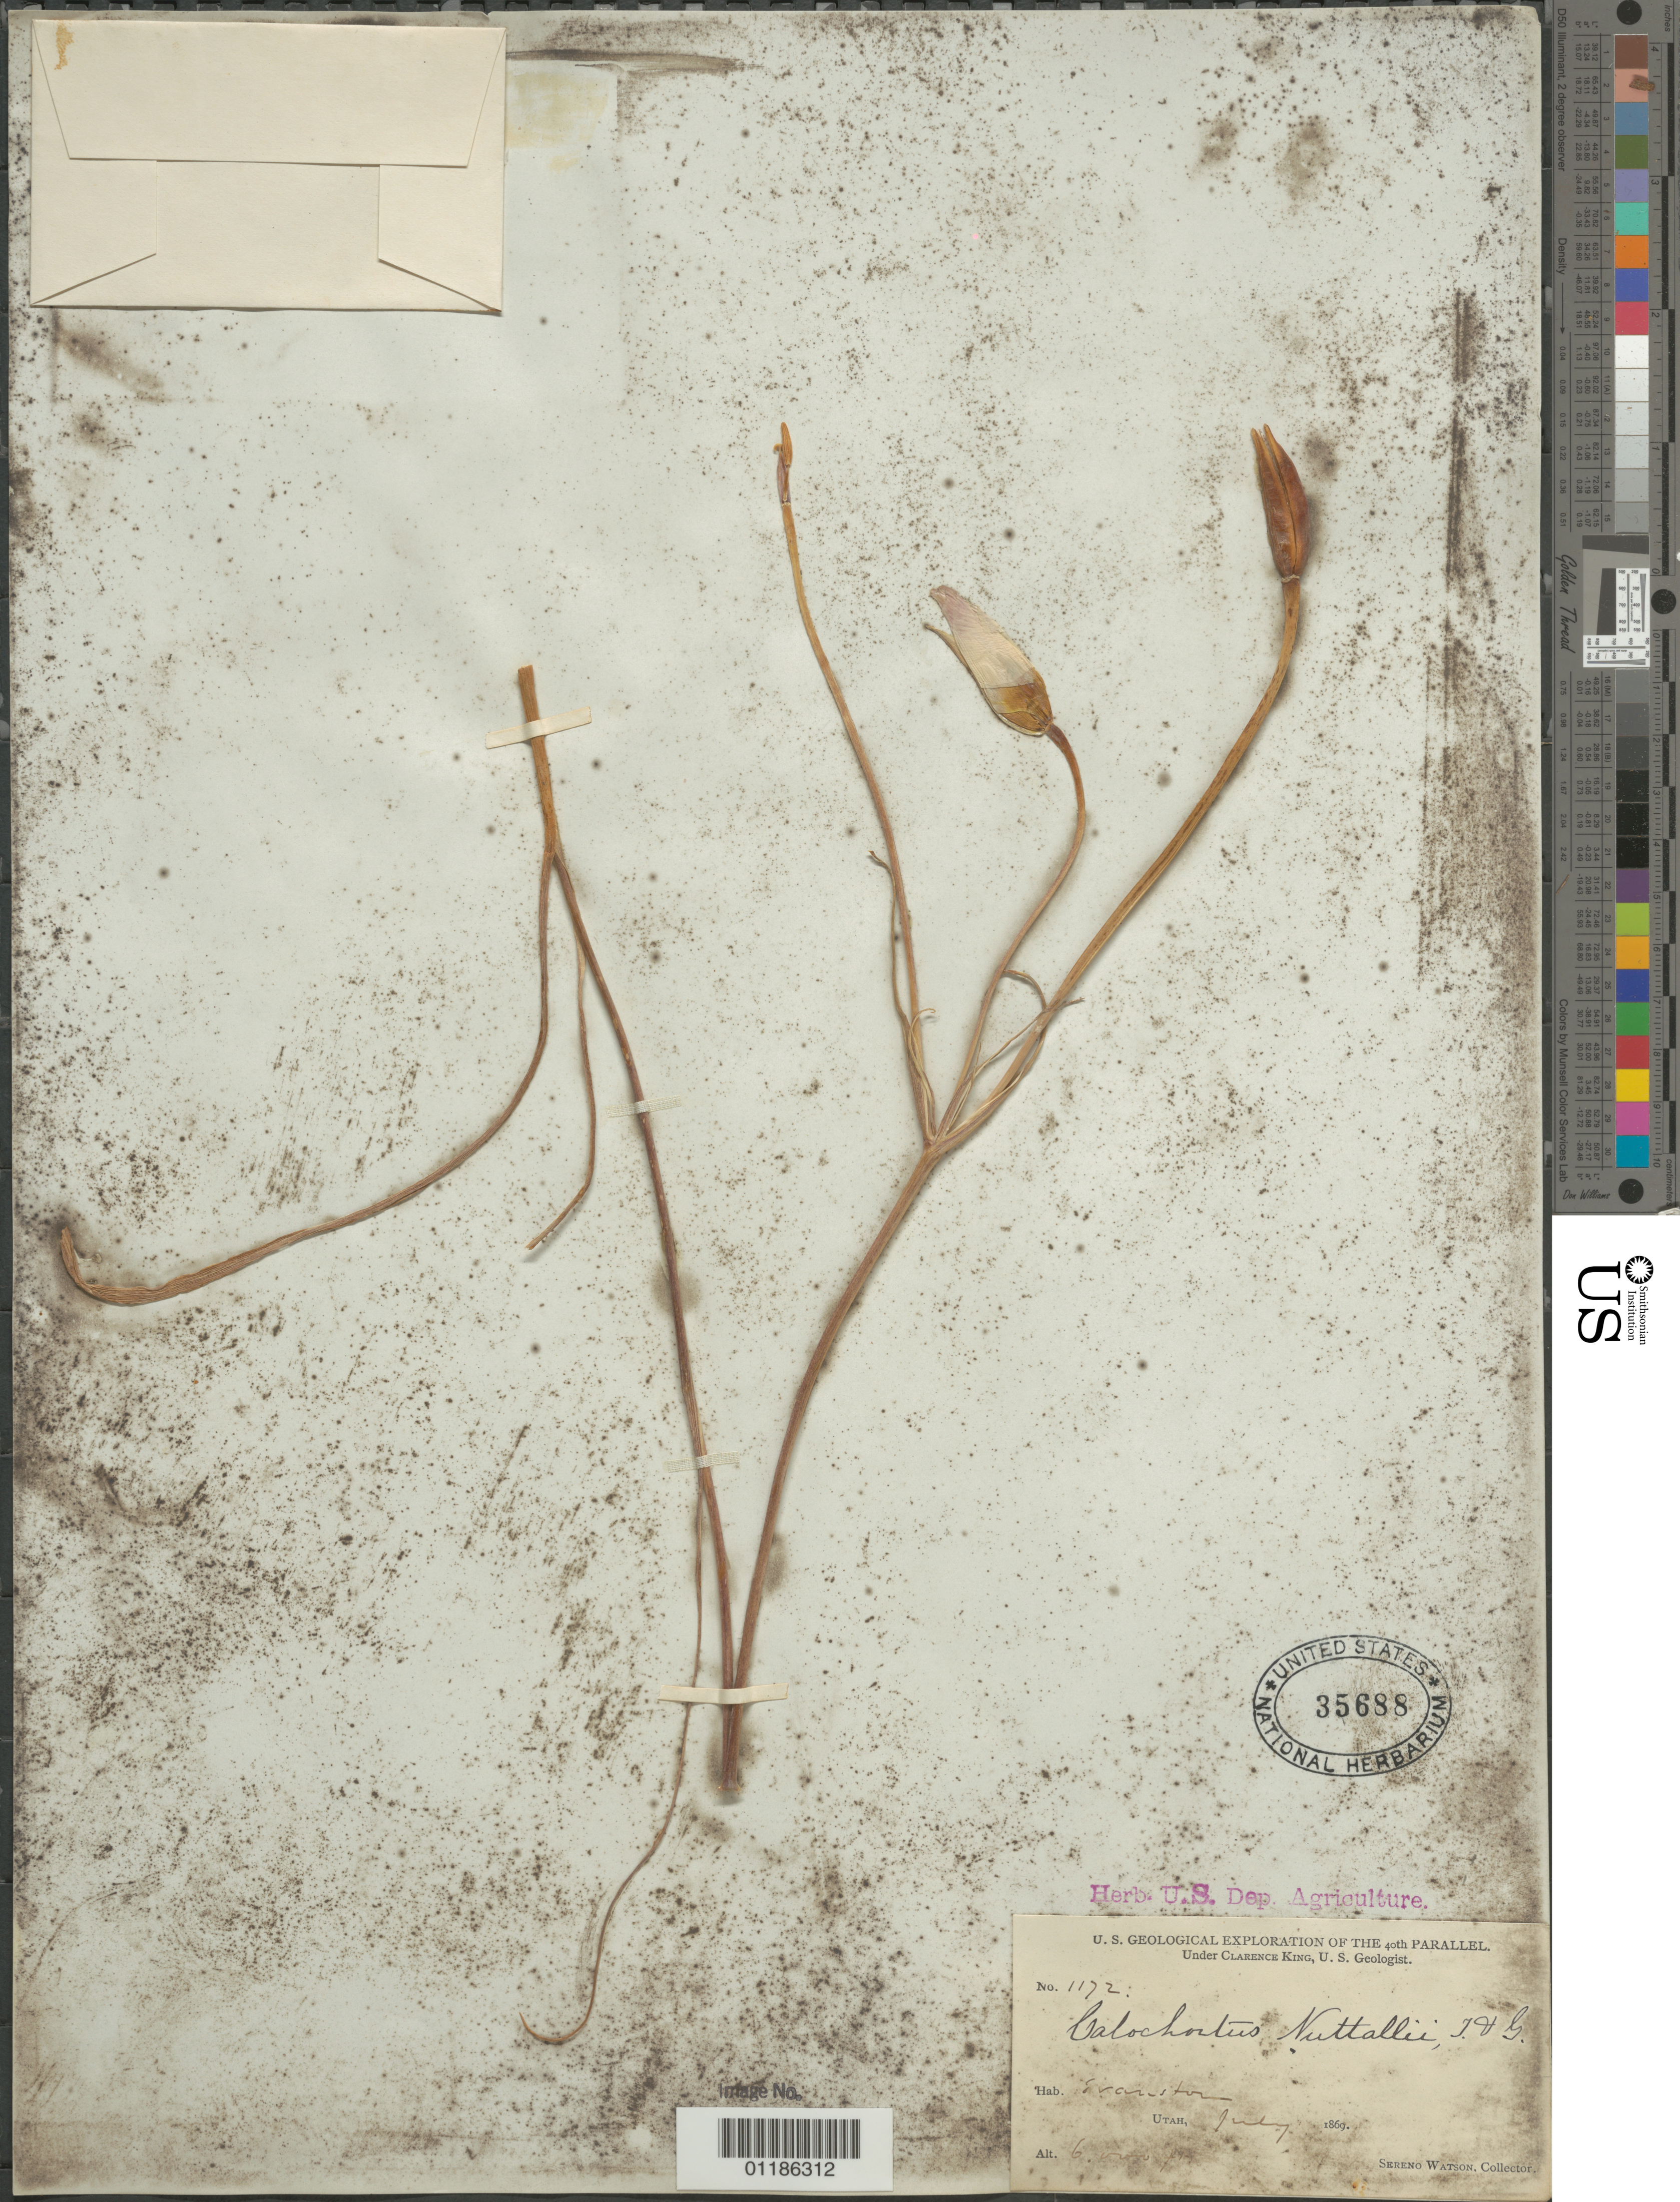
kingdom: Plantae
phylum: Tracheophyta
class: Liliopsida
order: Liliales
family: Liliaceae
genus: Calochortus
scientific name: Calochortus nuttallii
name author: Torr.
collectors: S. Watson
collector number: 1172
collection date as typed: Jul 1869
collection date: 1869-07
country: United States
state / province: Utah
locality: Evanston.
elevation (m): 1829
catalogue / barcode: US 35688